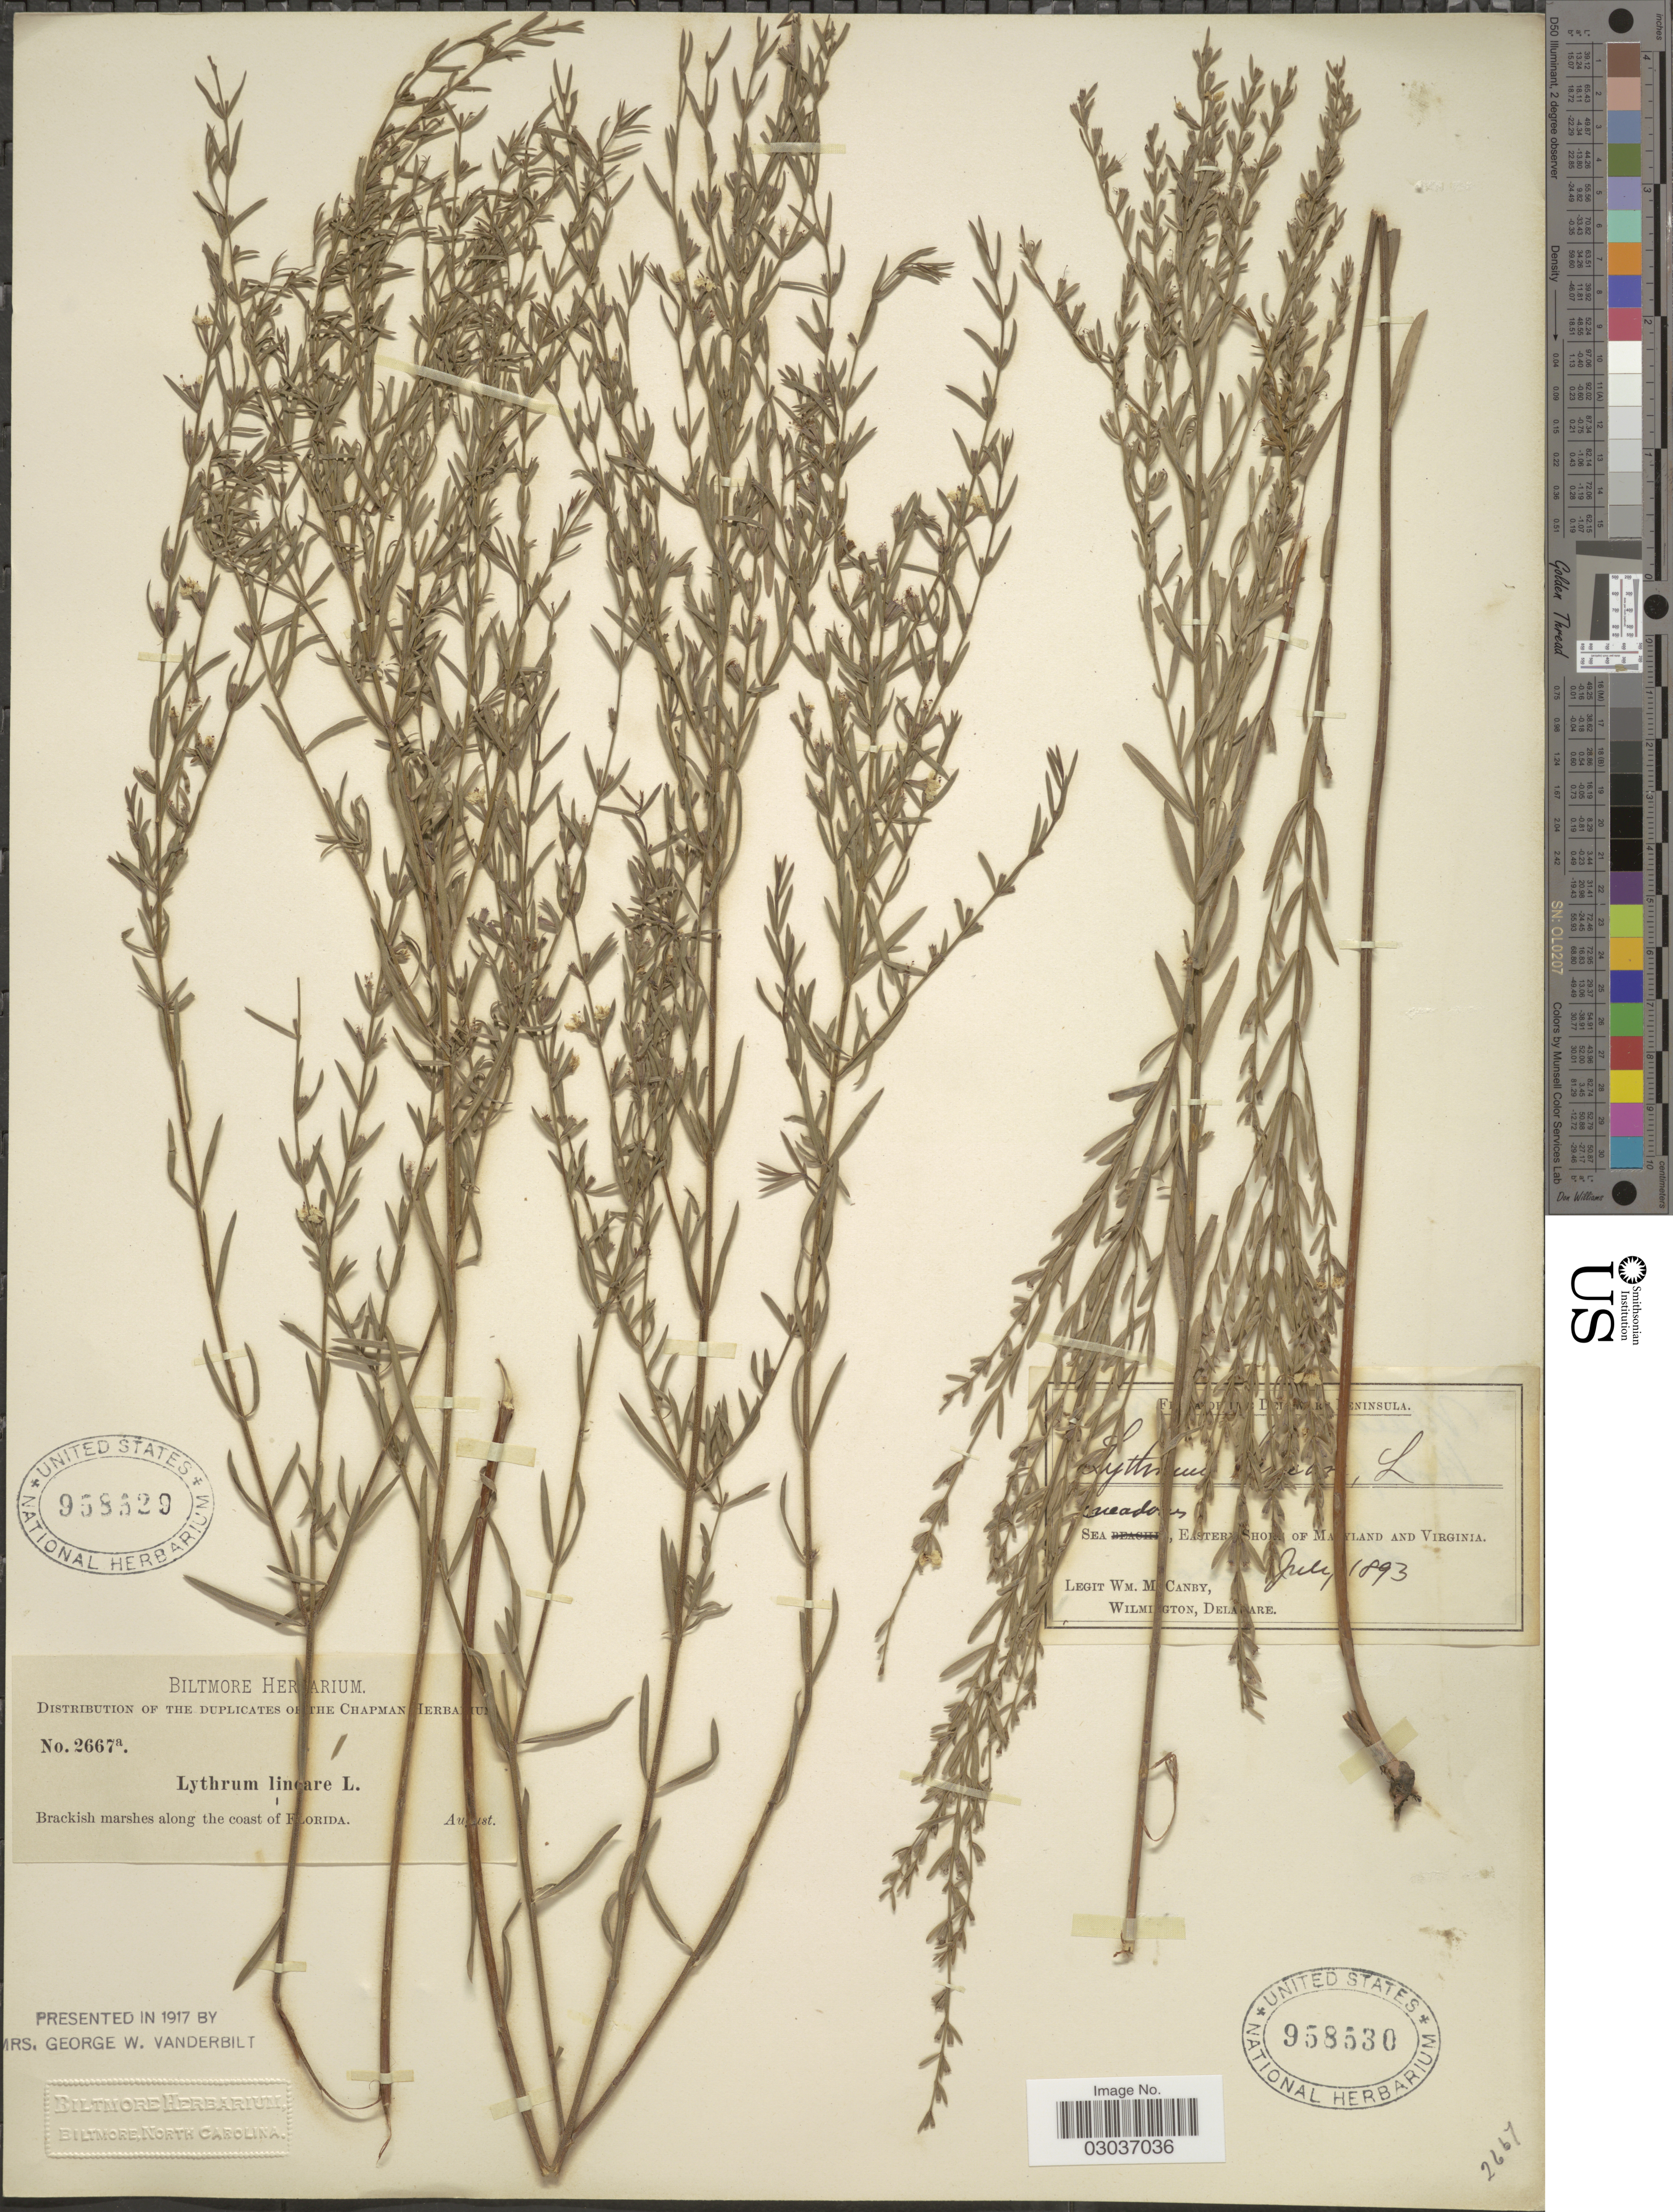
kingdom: Plantae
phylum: Tracheophyta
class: Magnoliopsida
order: Myrtales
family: Lythraceae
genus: Lythrum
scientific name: Lythrum lineare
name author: L.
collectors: W. Canby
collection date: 1893-07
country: United States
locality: Sea meadows, Eastern Shore of Maryland and Virginia.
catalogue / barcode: US 958530-2